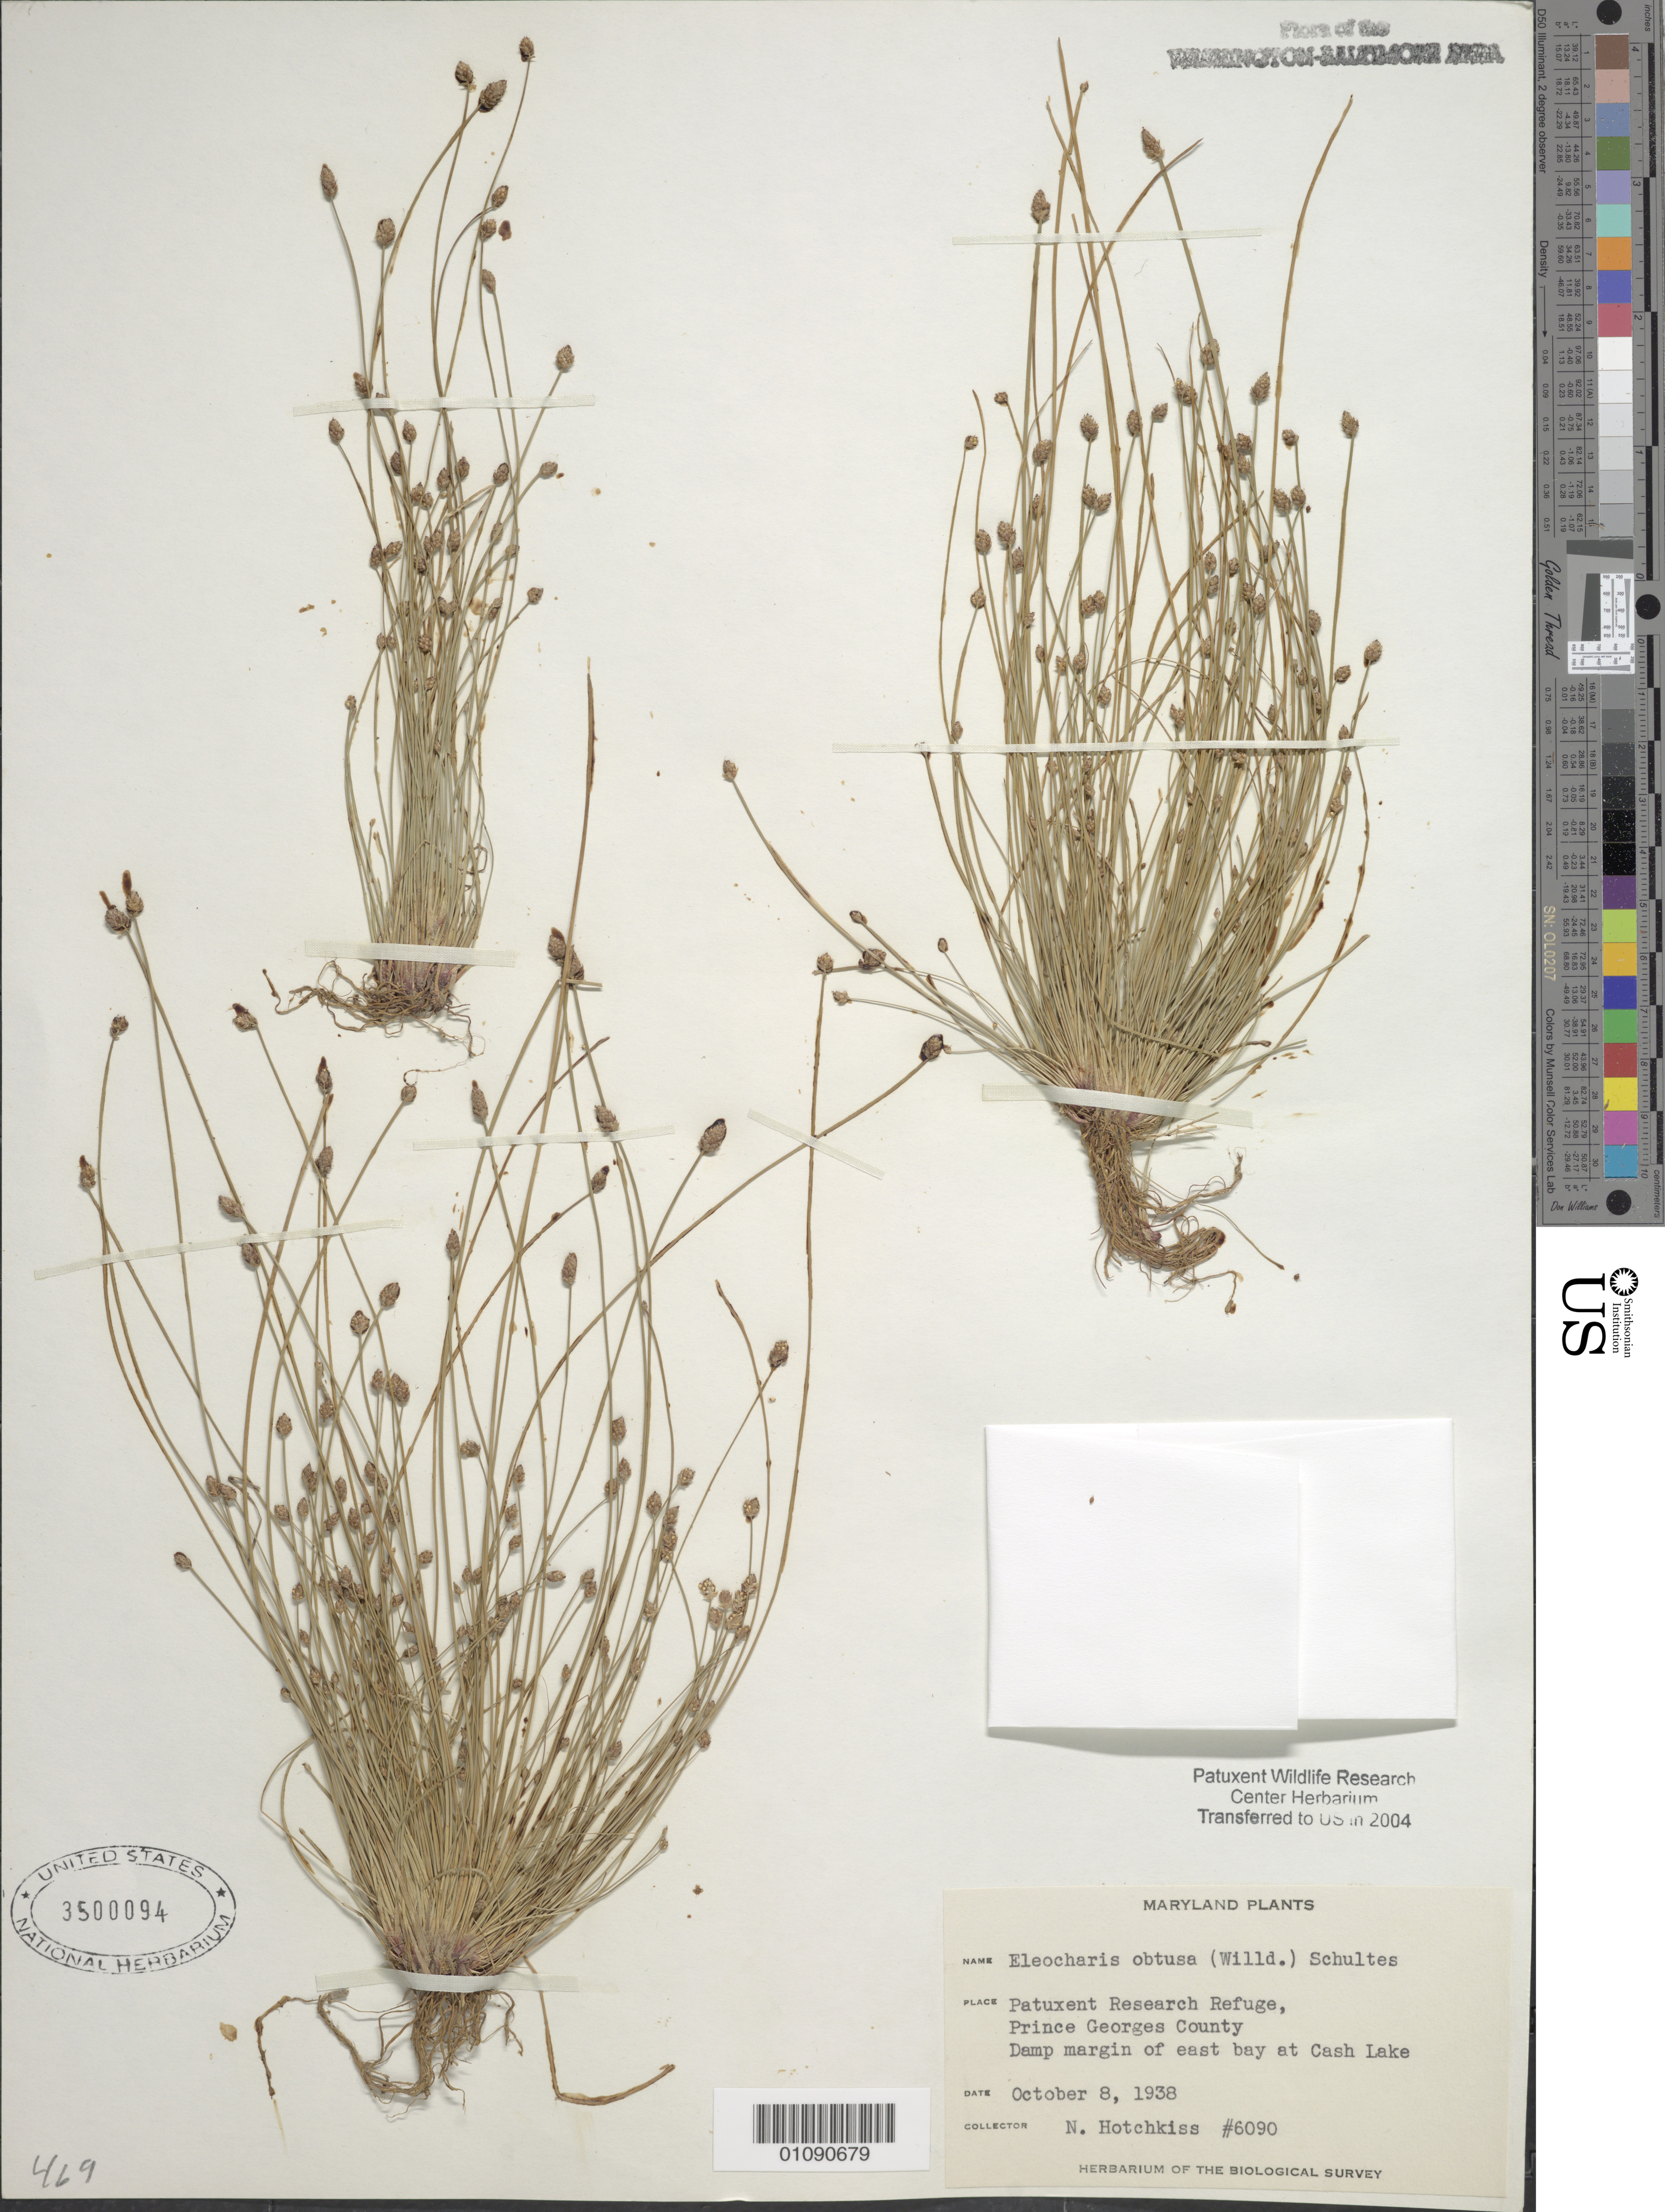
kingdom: Plantae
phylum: Tracheophyta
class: Liliopsida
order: Poales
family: Cyperaceae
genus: Eleocharis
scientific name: Eleocharis obtusa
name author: (Willd.) Schult.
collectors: N. Hotchkiss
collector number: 6090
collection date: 1938-10-08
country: United States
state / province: Maryland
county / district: Prince George's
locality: East bay at Cash Lake. Patuxent Wildlife Refuge.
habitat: Damp margin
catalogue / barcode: US 3500094